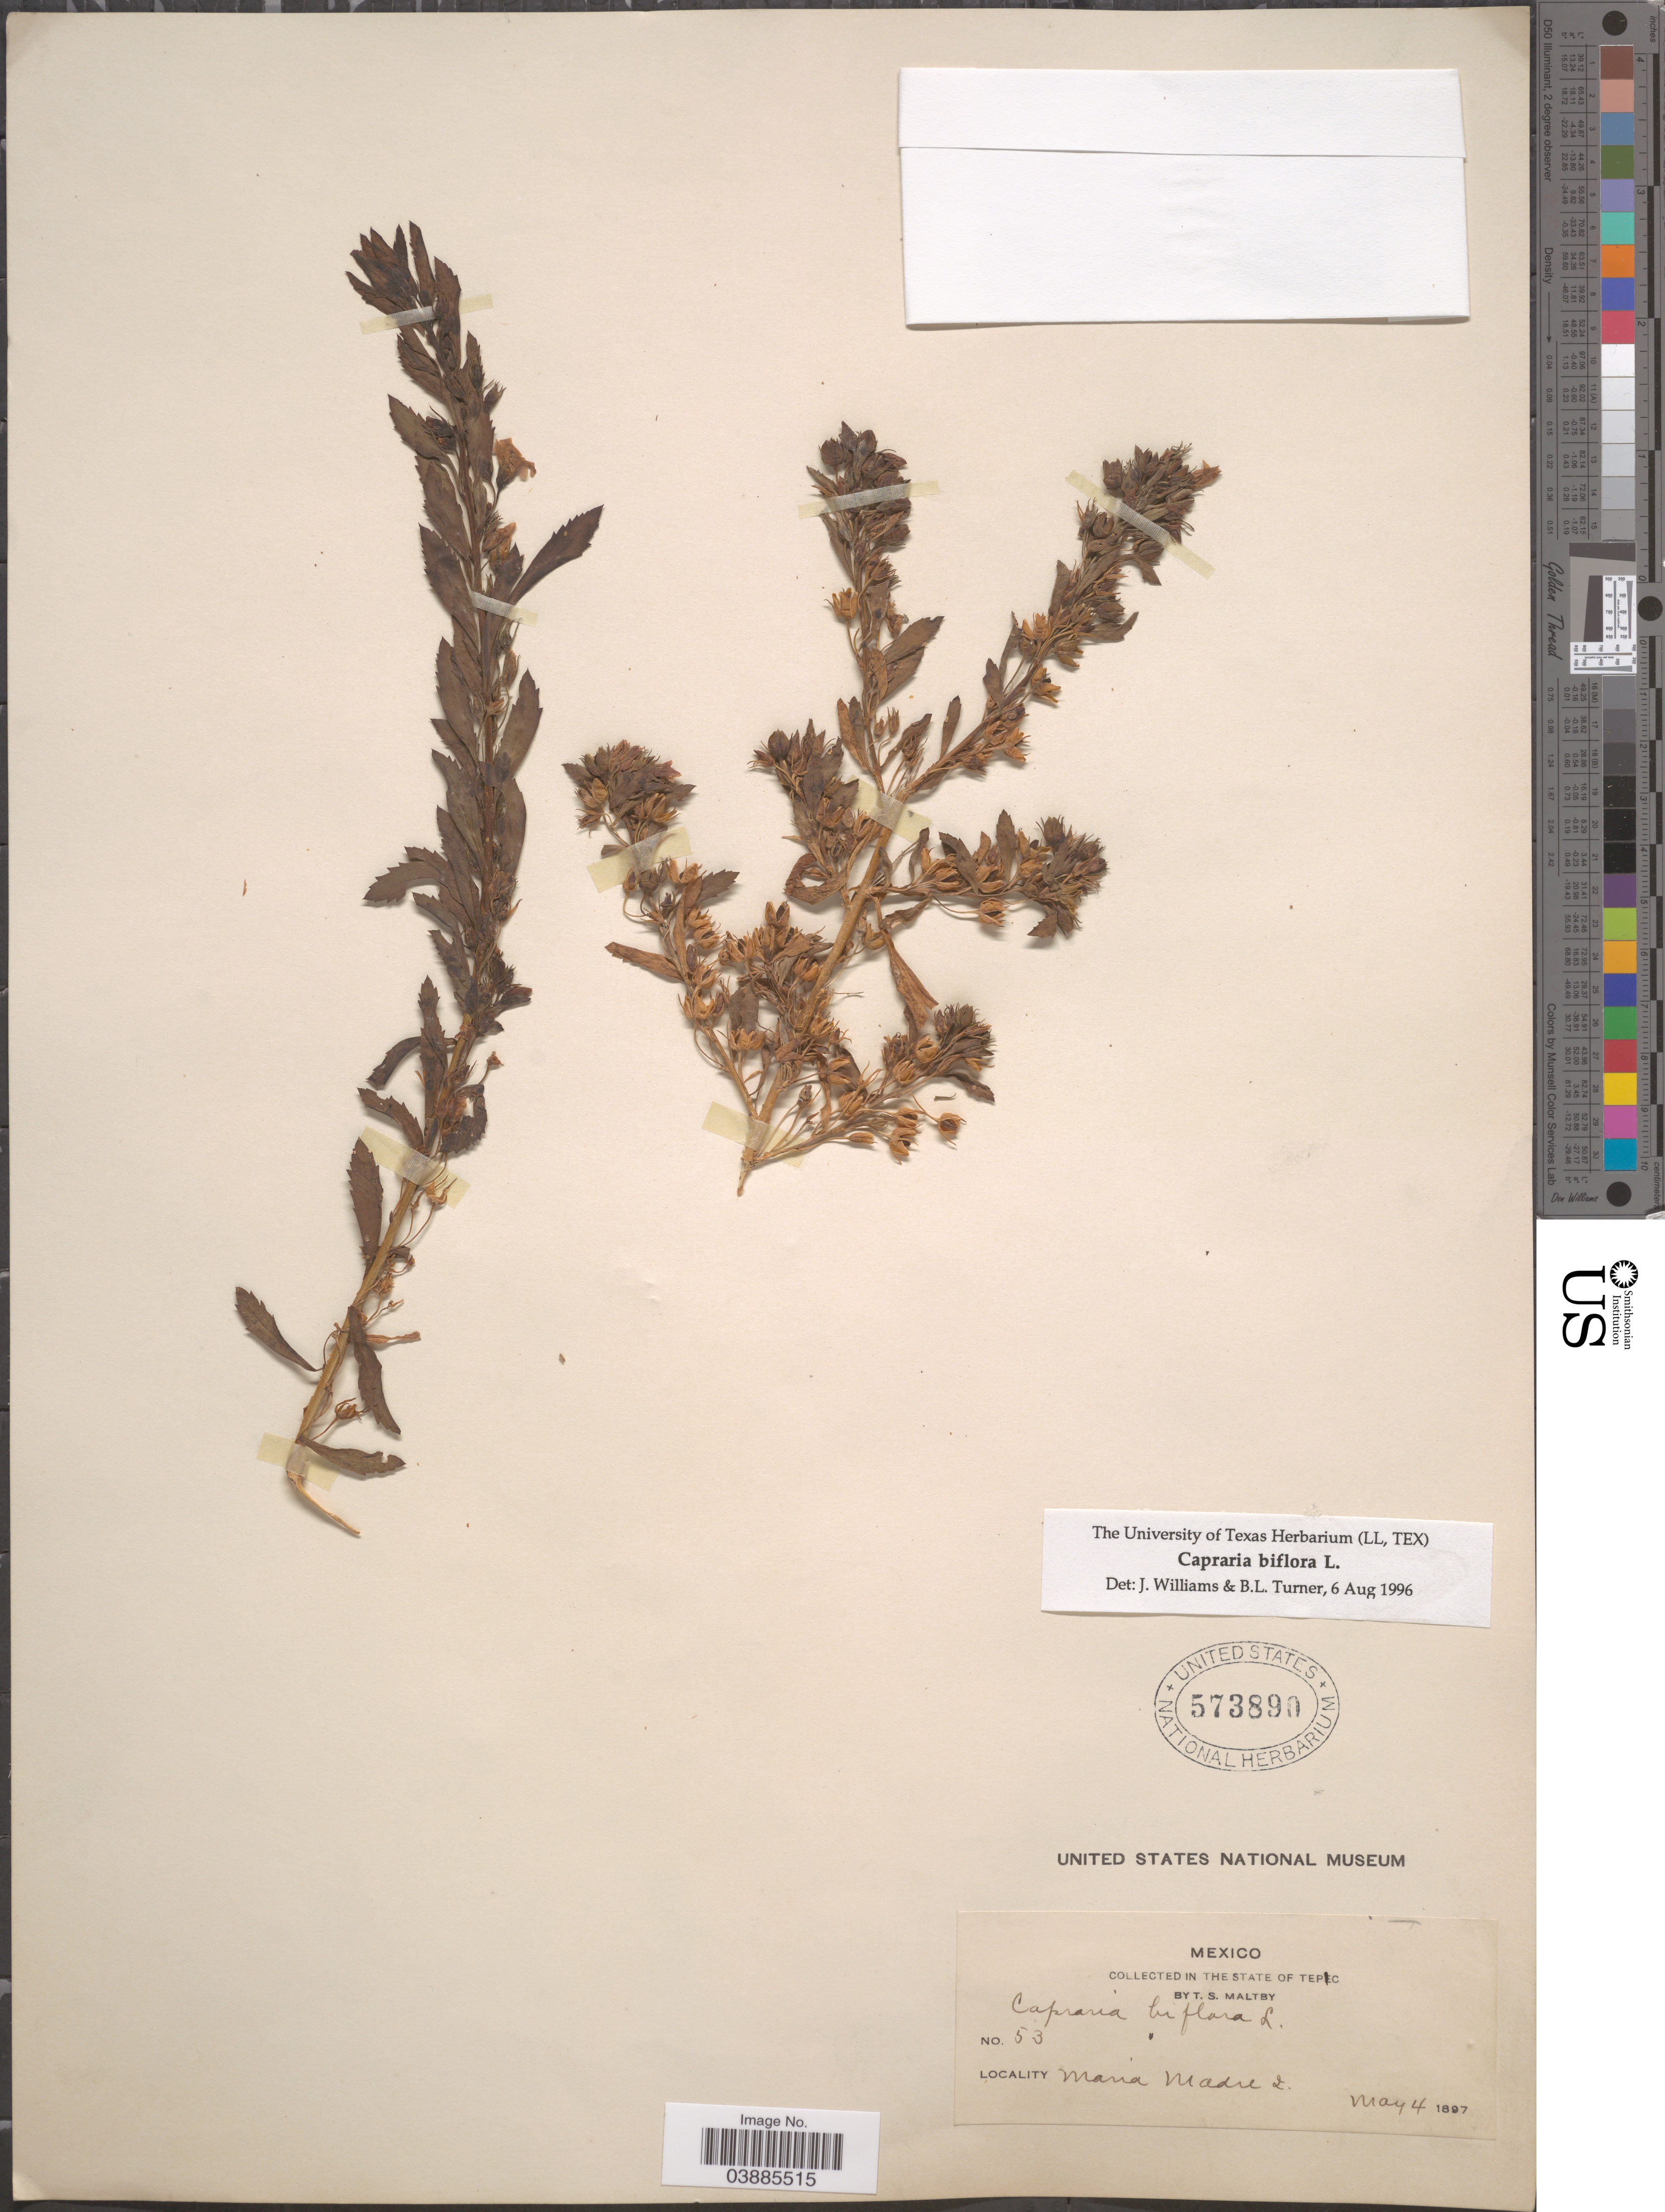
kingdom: Plantae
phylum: Tracheophyta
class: Magnoliopsida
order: Lamiales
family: Scrophulariaceae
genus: Capraria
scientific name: Capraria biflora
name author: L.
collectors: T. S. Maltby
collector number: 53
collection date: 1897-05-04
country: Mexico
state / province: Nayarit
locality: In the State of Tepic. Maria Madre I.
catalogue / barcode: US 573890